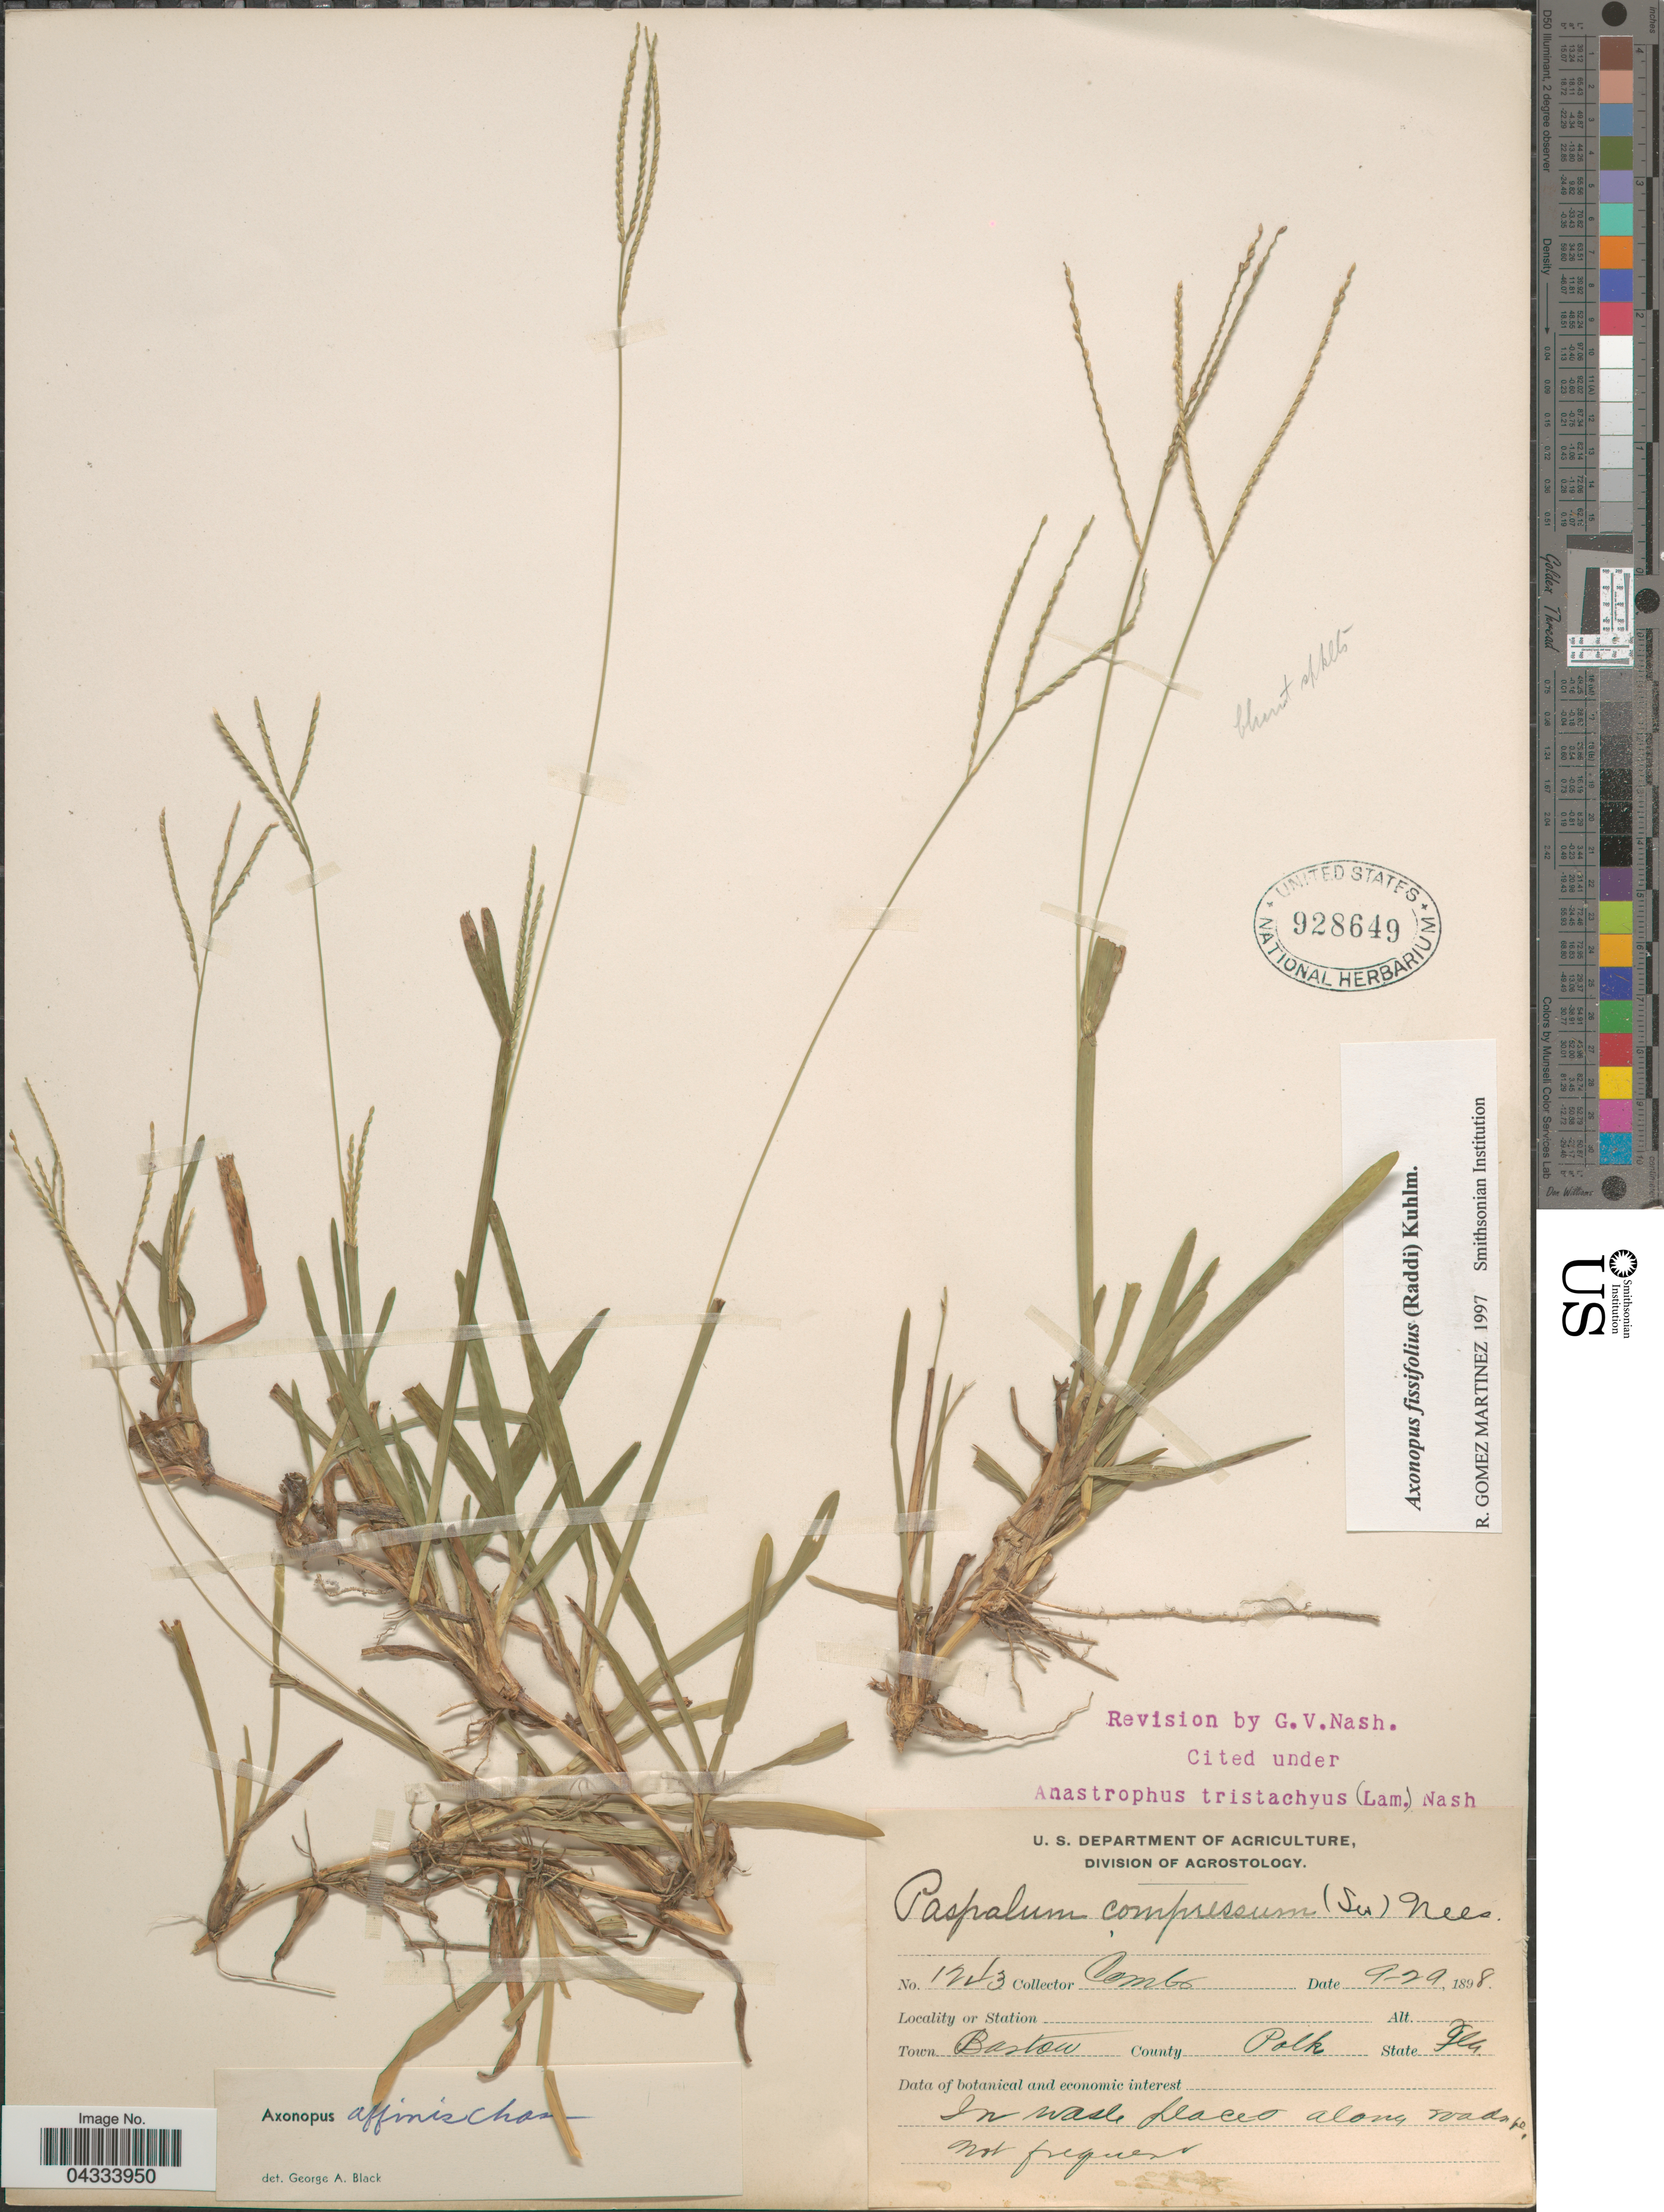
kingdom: Plantae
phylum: Tracheophyta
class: Liliopsida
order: Poales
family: Poaceae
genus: Axonopus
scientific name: Axonopus fissifolius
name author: (Raddi) Kuhlm.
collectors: -. Combs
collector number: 1243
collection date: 1898-09-29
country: United States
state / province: Florida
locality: Town Bartow. County Polk.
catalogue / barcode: US 928649